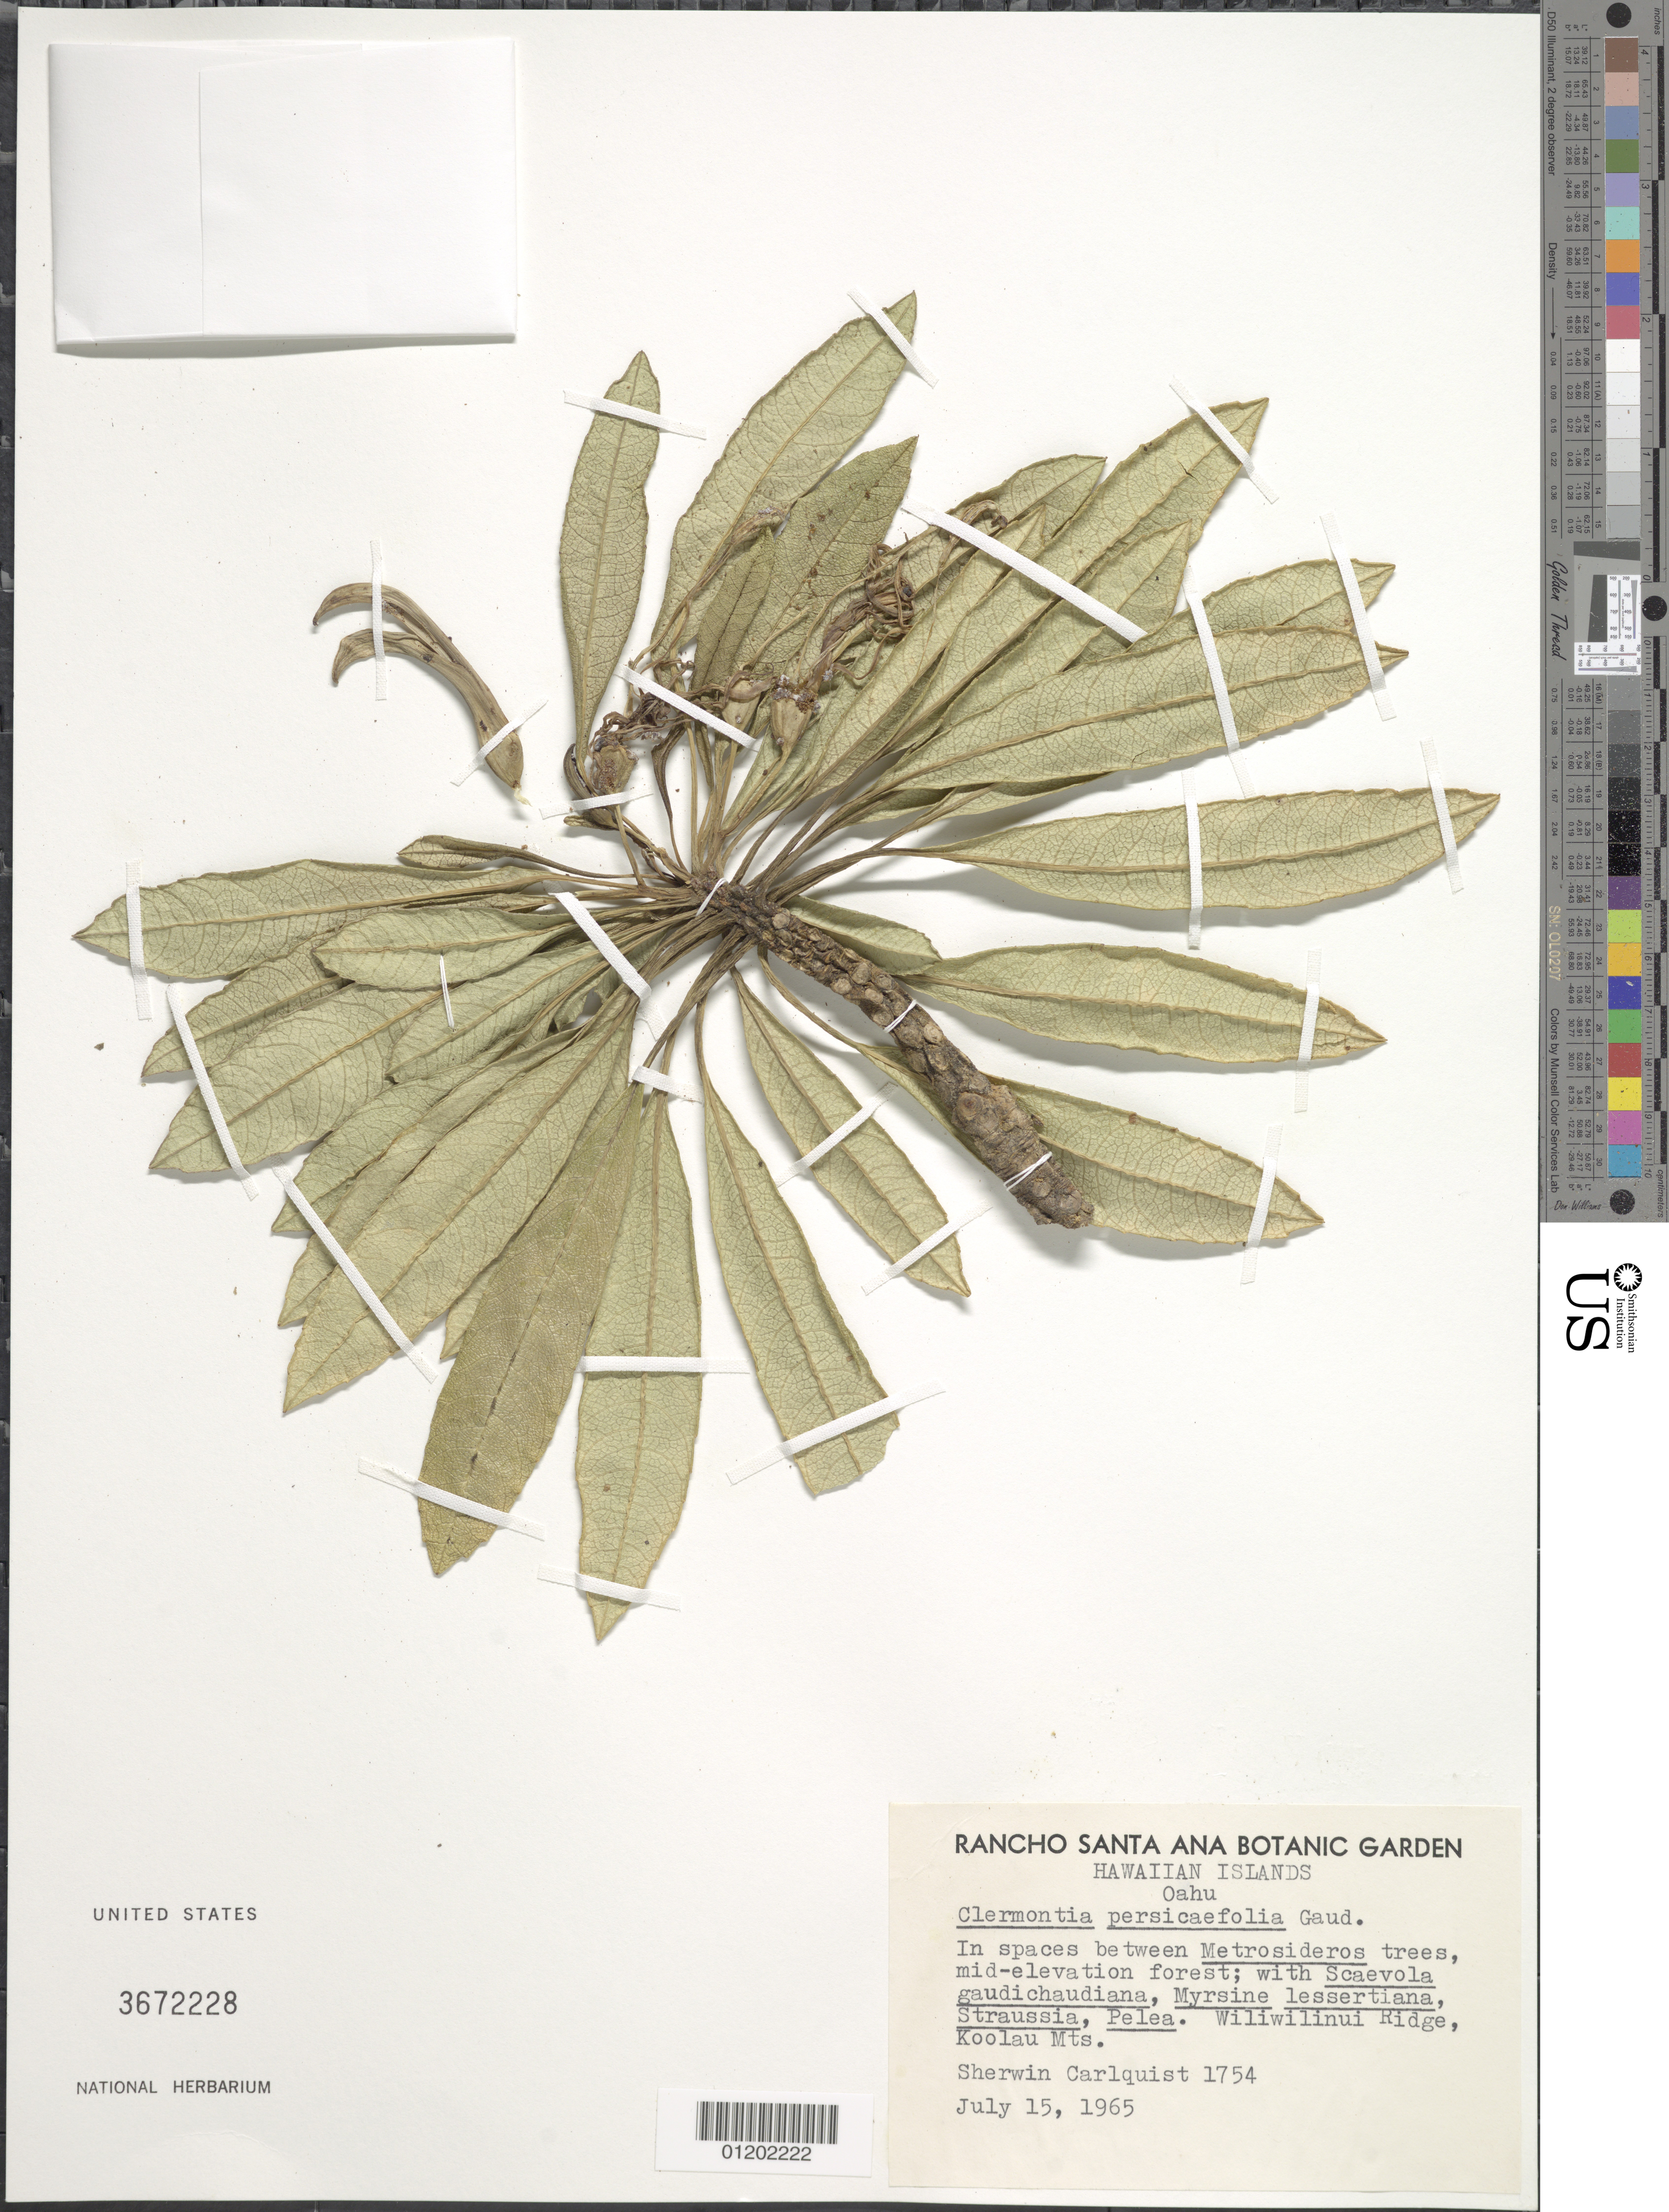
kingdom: Plantae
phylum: Tracheophyta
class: Magnoliopsida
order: Asterales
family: Campanulaceae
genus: Clermontia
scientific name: Clermontia persicifolia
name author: Gaudich.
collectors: S. Carlquist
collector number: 1754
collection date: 1965-07-15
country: United States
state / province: Hawaii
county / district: Honolulu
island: Oahu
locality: Wiliwilinui Ridge, Koolau Mts.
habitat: Spaces between Metrosideros trees, mid-elevation forest.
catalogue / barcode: US 3672228